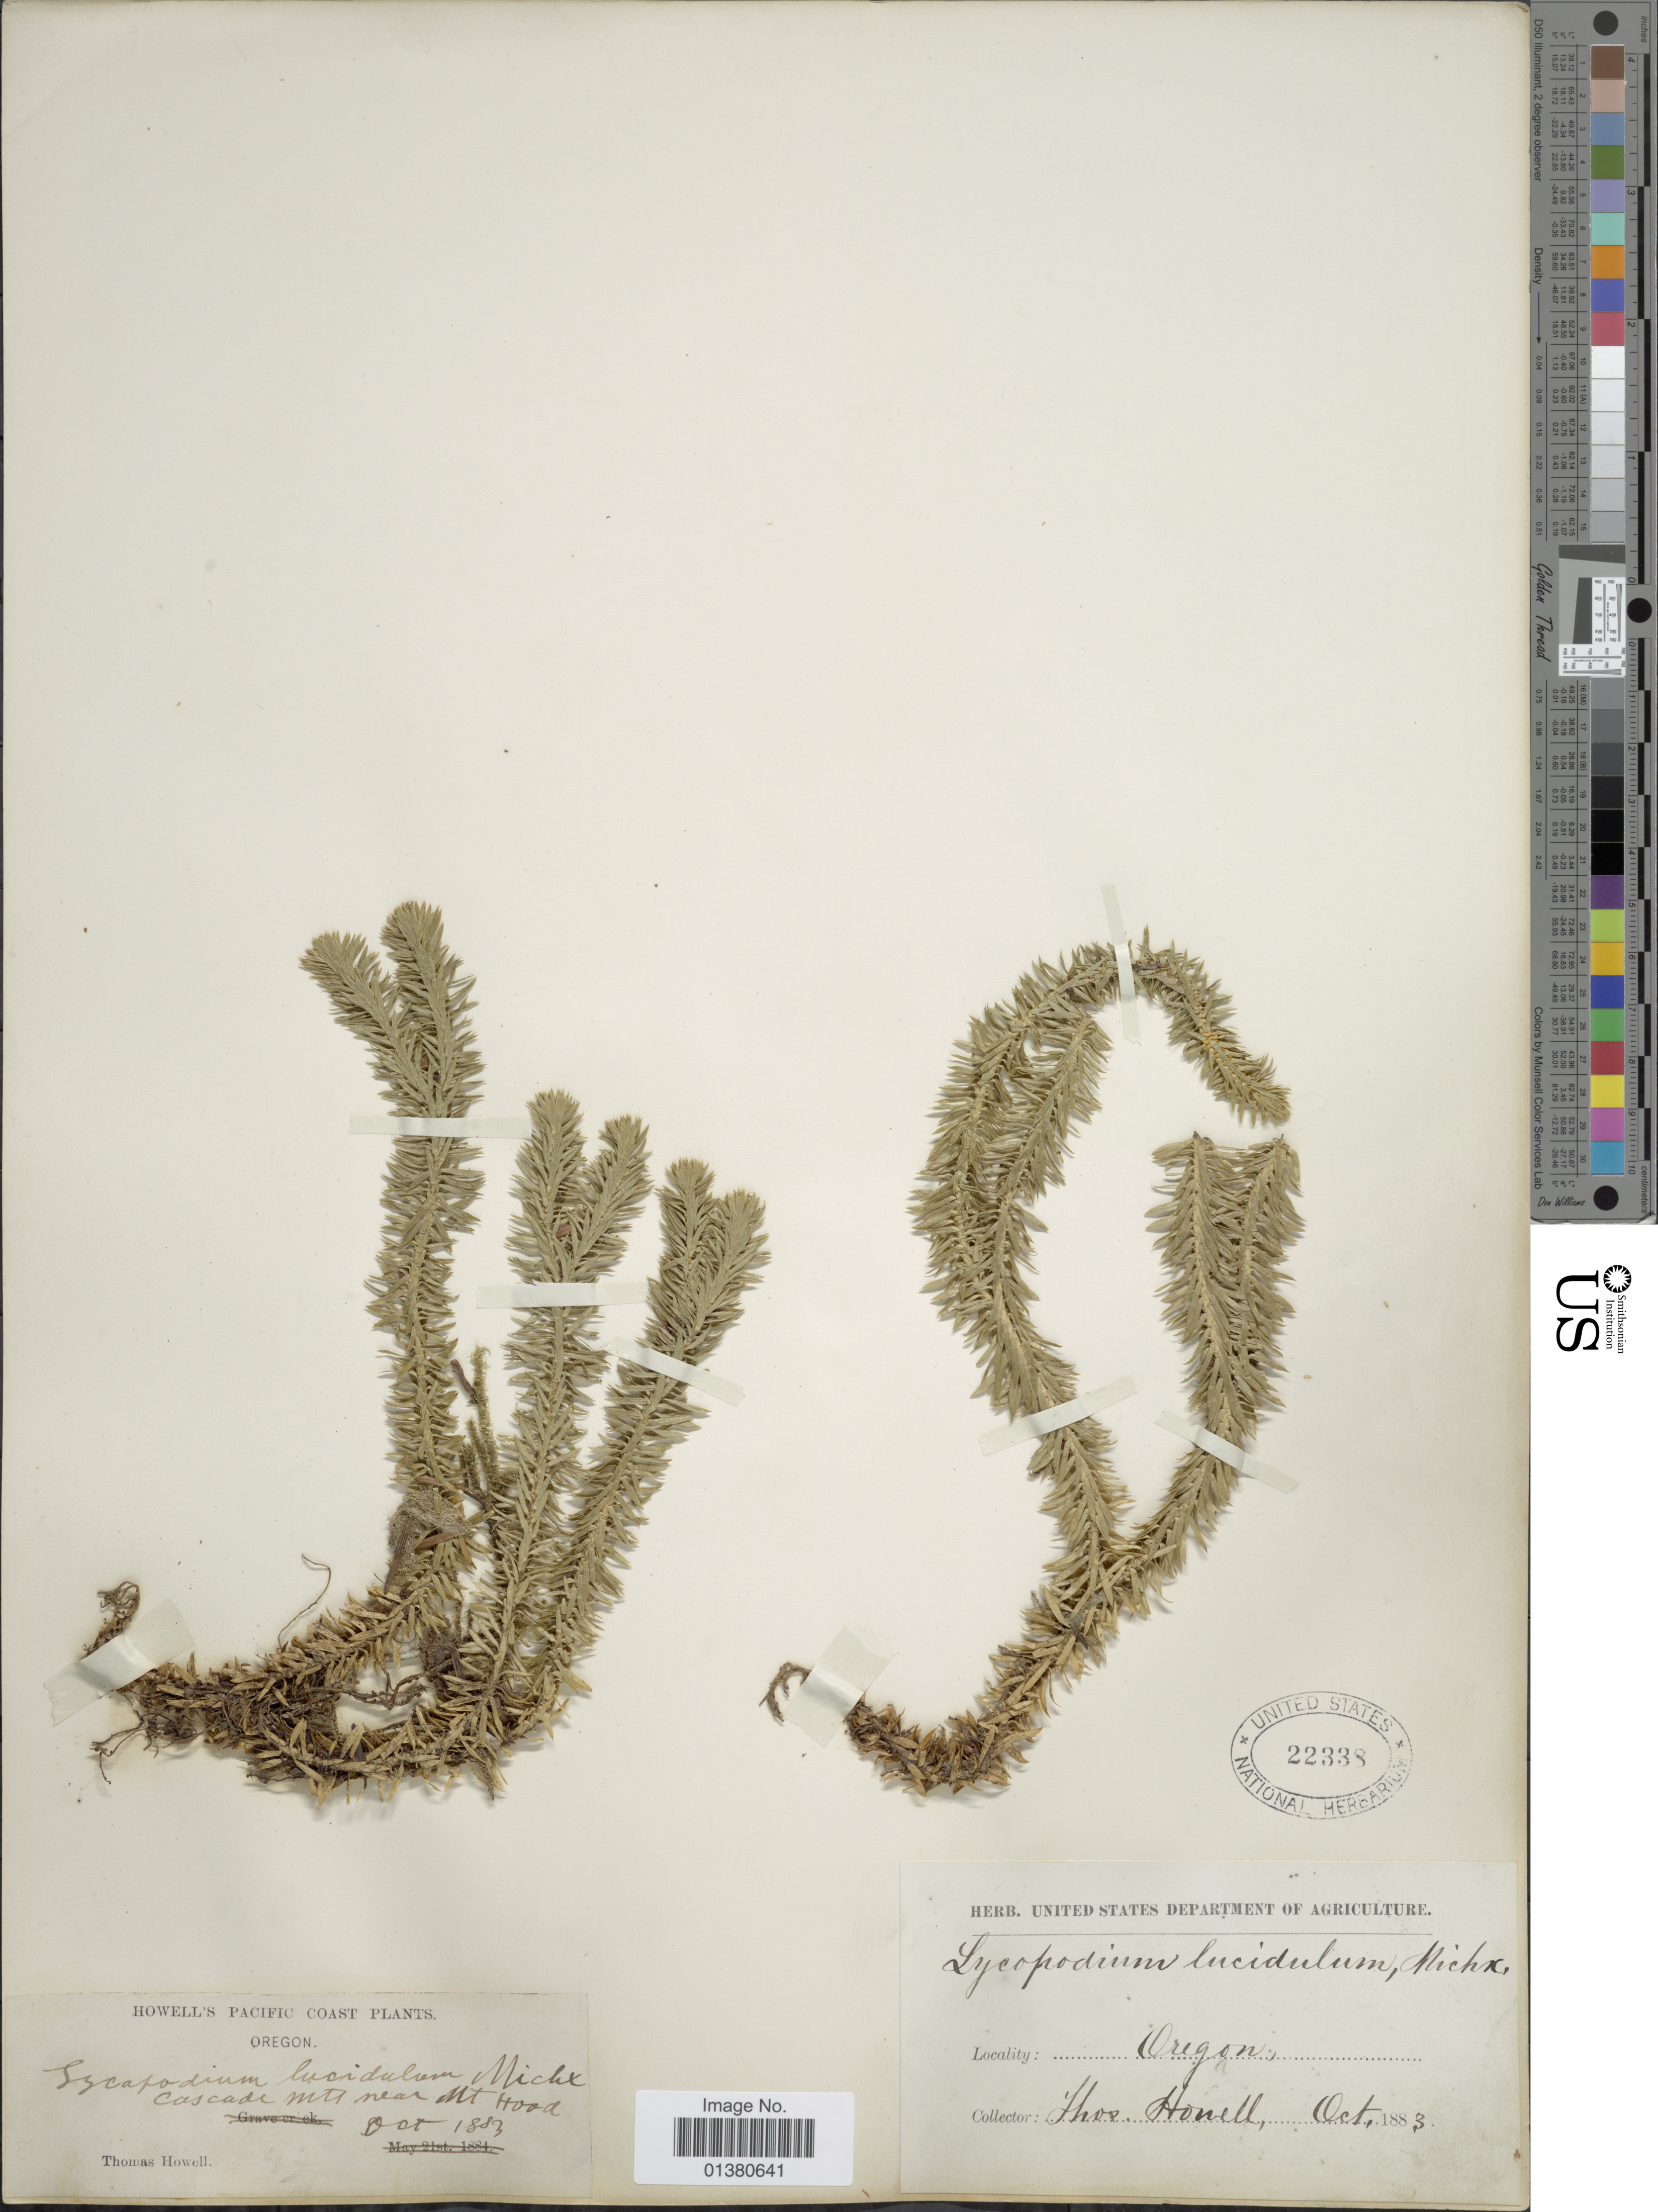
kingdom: Plantae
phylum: Tracheophyta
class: Lycopodiopsida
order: Lycopodiales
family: Lycopodiaceae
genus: Huperzia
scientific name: Huperzia selago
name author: (L.) Bernh. ex Schrank & Mart.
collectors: T. Howell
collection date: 1883-10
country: United States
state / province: Oregon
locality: Cascade Mts near Mt. Hood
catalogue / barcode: US 22338